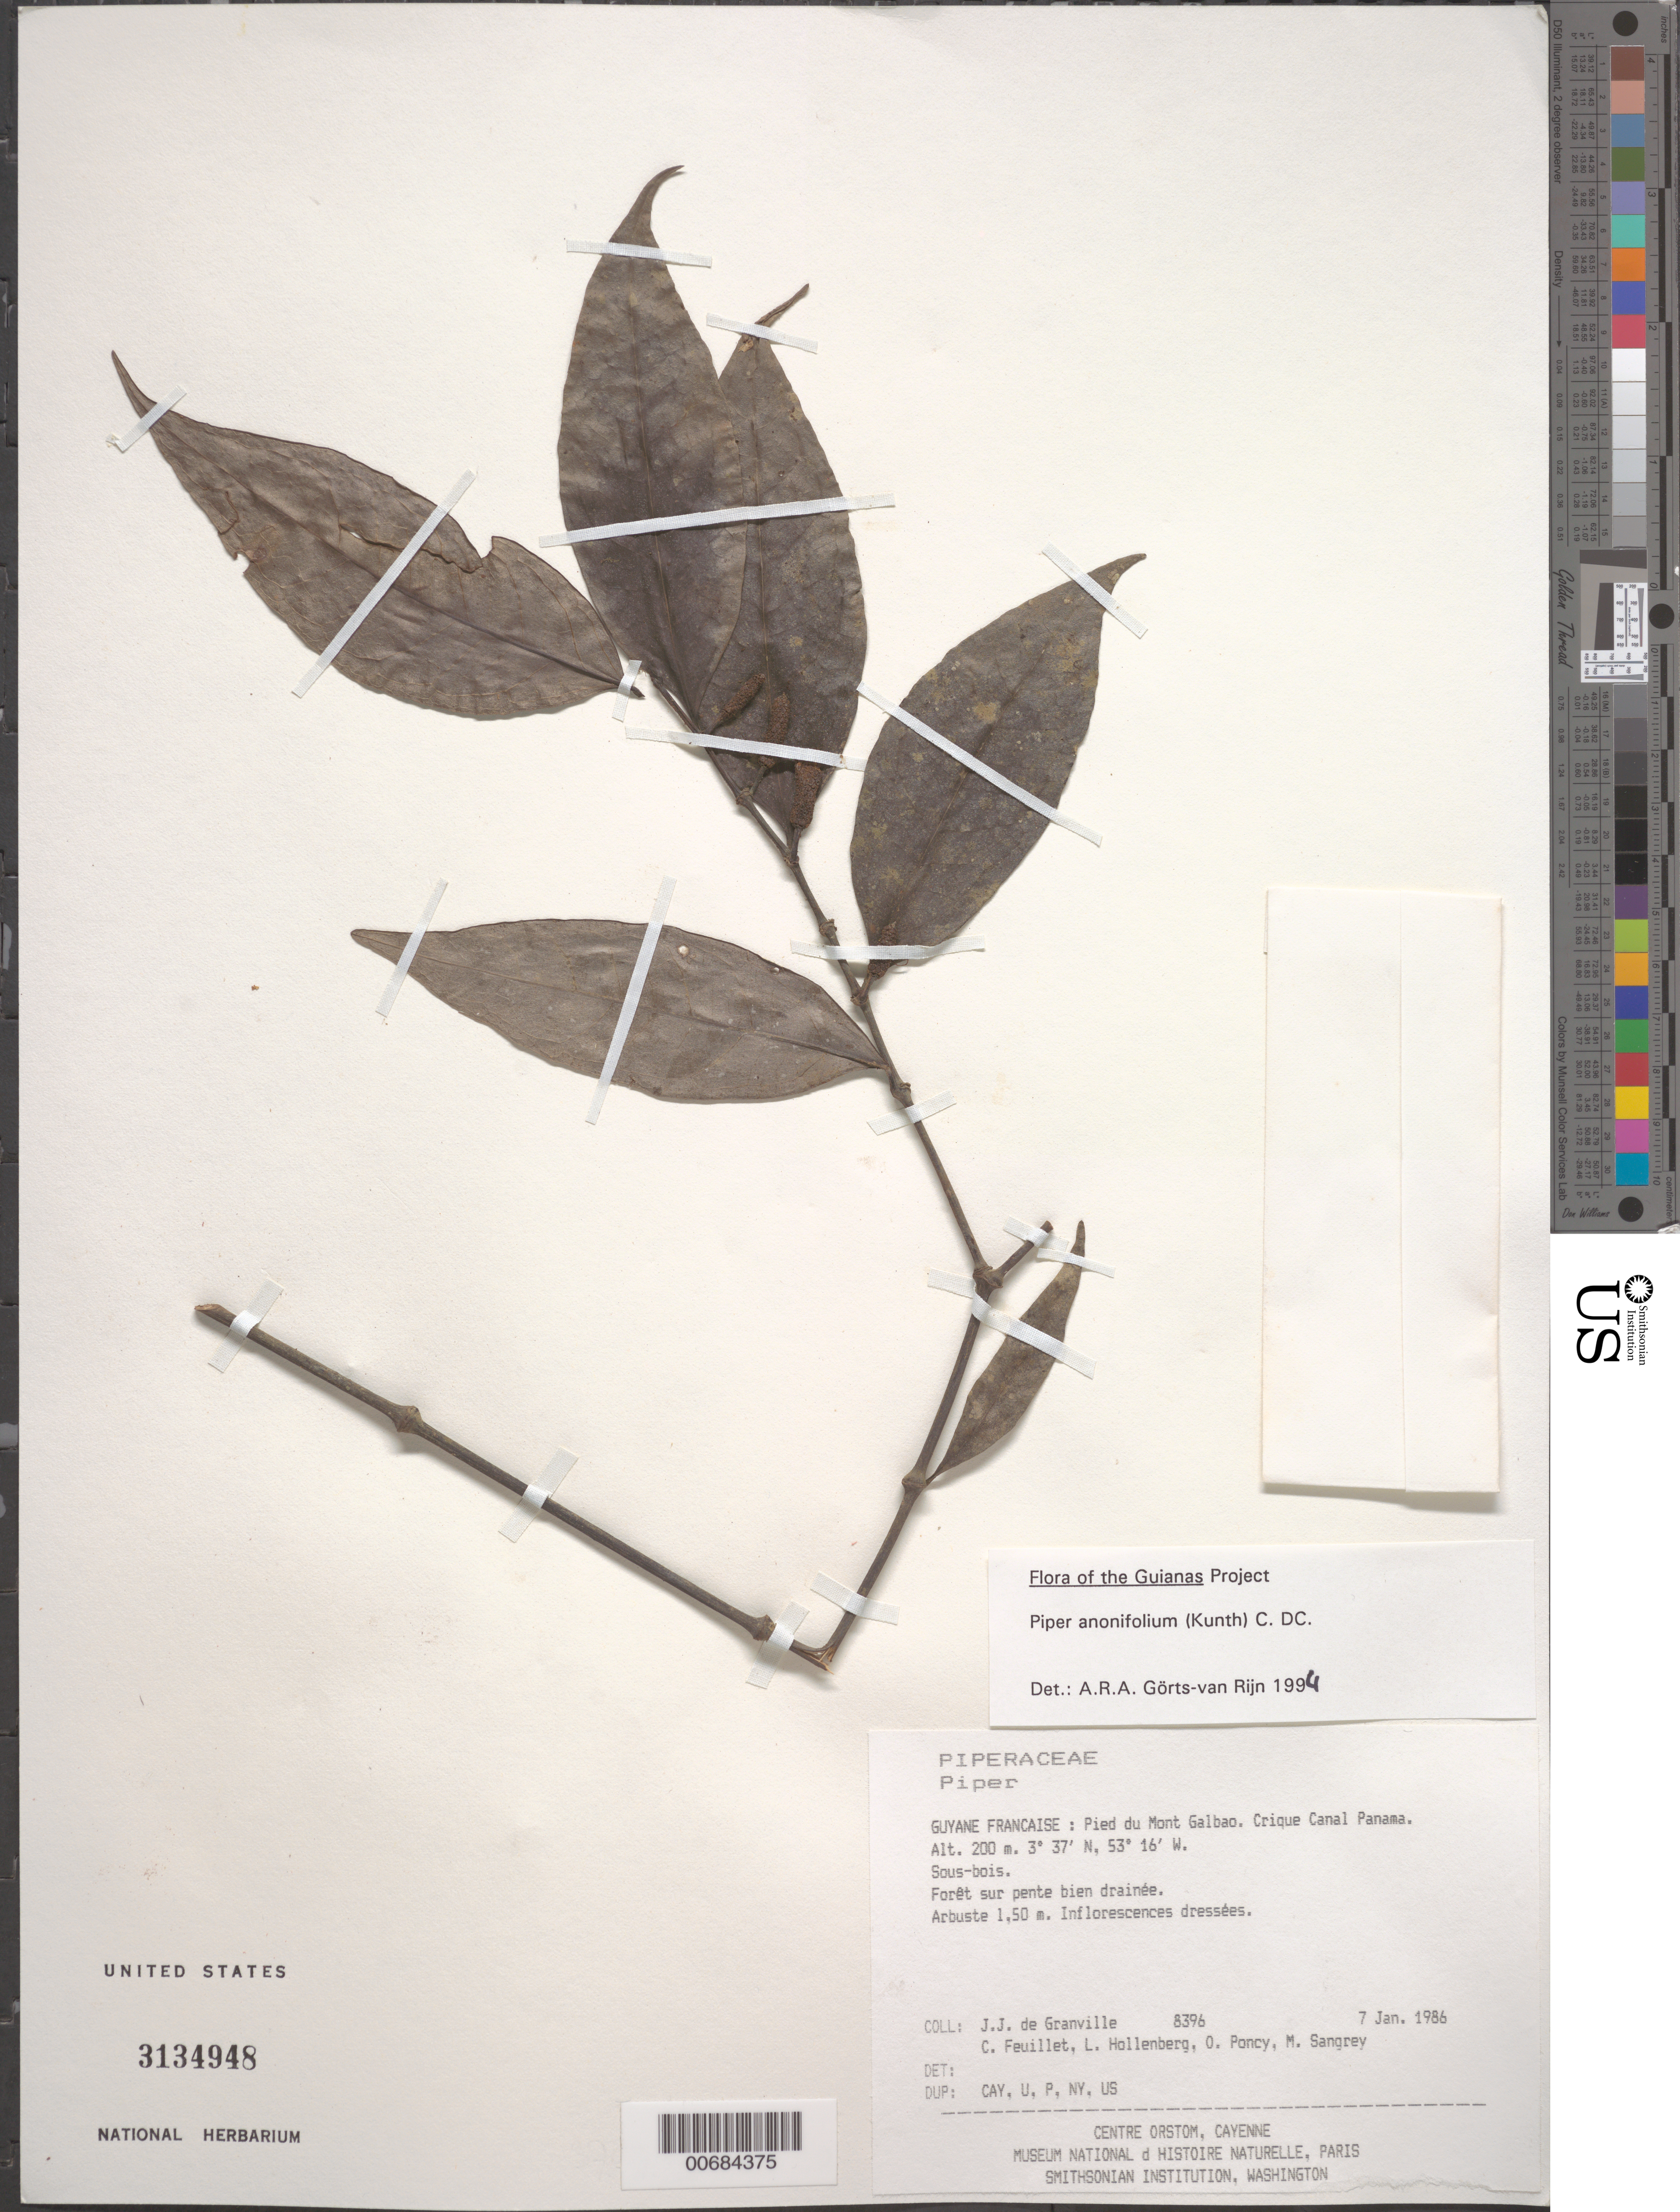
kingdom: Plantae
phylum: Tracheophyta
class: Magnoliopsida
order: Piperales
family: Piperaceae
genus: Piper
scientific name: Piper anonifolium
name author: (Kunth) C. DC.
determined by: Görts-van Rijn, A. R. A.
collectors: J.-J. de Granville, C. Feuillet, L. Hollenberg, O. Poncy & M. S. Sangrey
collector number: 8396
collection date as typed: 7-Jan-86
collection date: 1986-01-07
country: French Guiana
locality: Pied du Mont Galbao. Crique Canal Panama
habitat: Sous-bois; forêt sur pent bien drainée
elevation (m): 200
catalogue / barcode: US 3134948